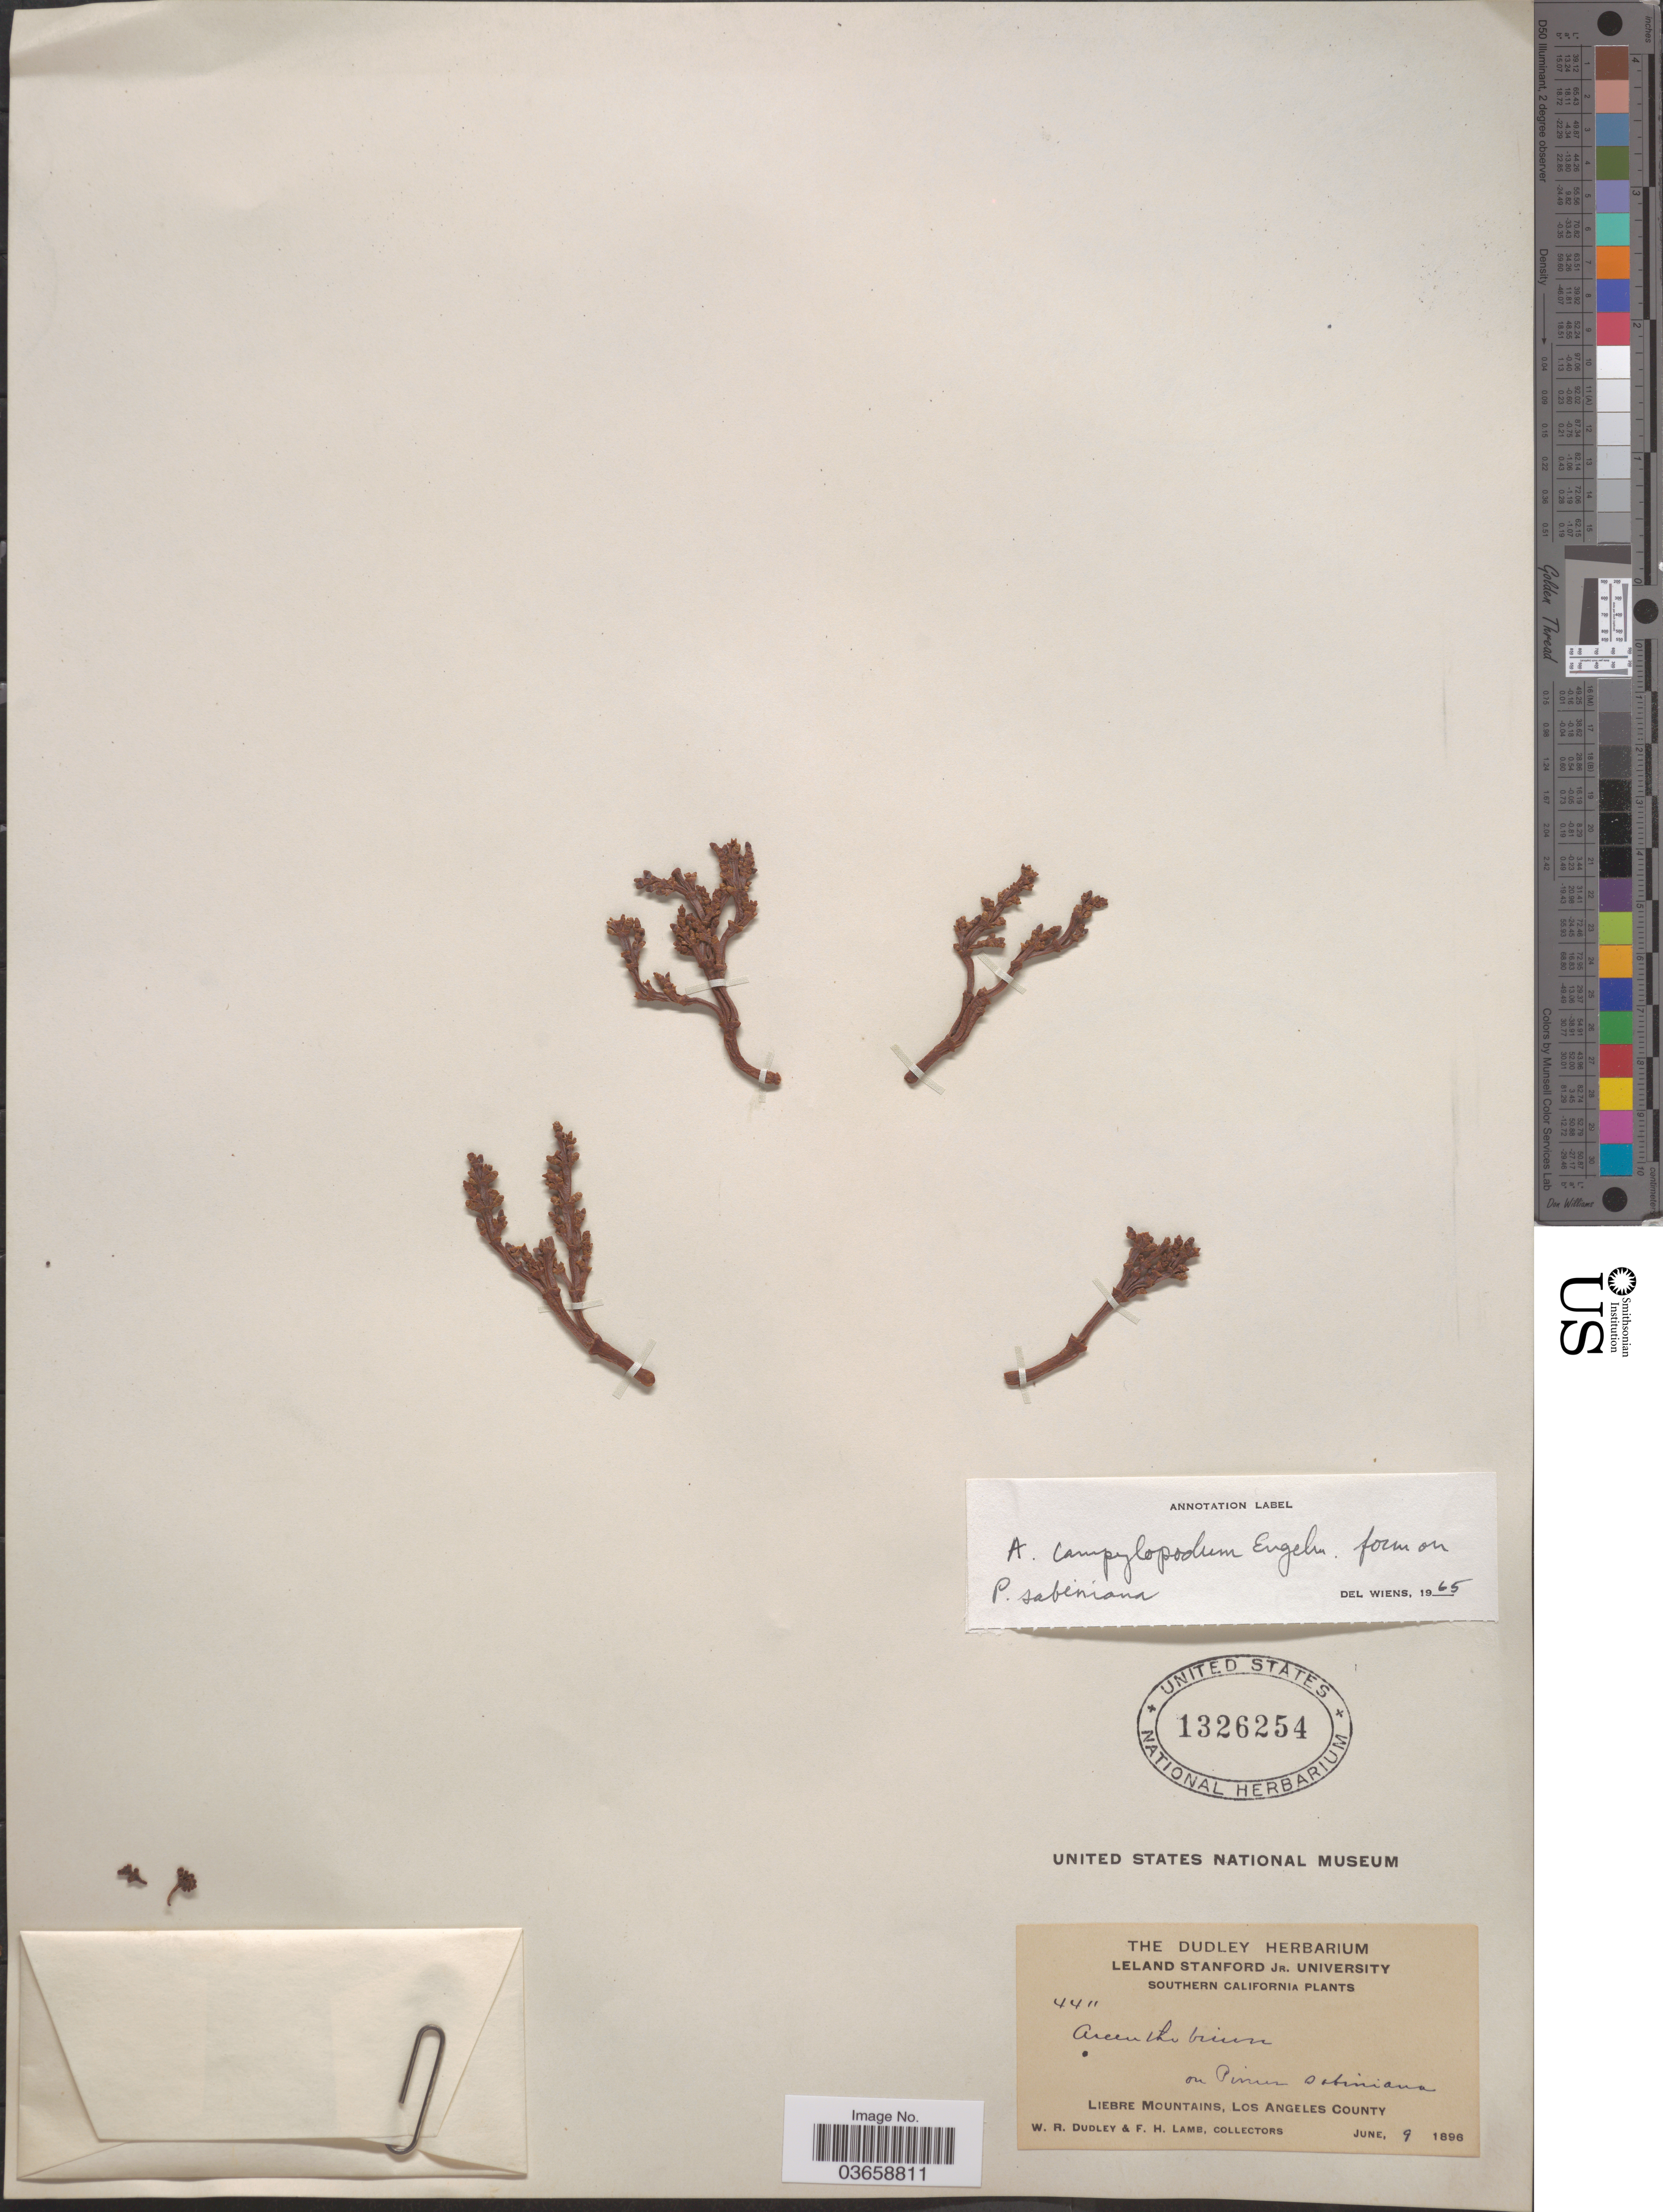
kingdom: Plantae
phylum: Tracheophyta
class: Magnoliopsida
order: Santalales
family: Viscaceae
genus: Arceuthobium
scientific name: Arceuthobium campylopodum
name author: Engelm.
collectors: W. Dudley & F. H. Lamb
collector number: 4411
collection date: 1896-06-09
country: United States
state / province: California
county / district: Los Angeles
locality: Southern California. Liebre Mountains, Los Angeles County.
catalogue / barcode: US 1326254